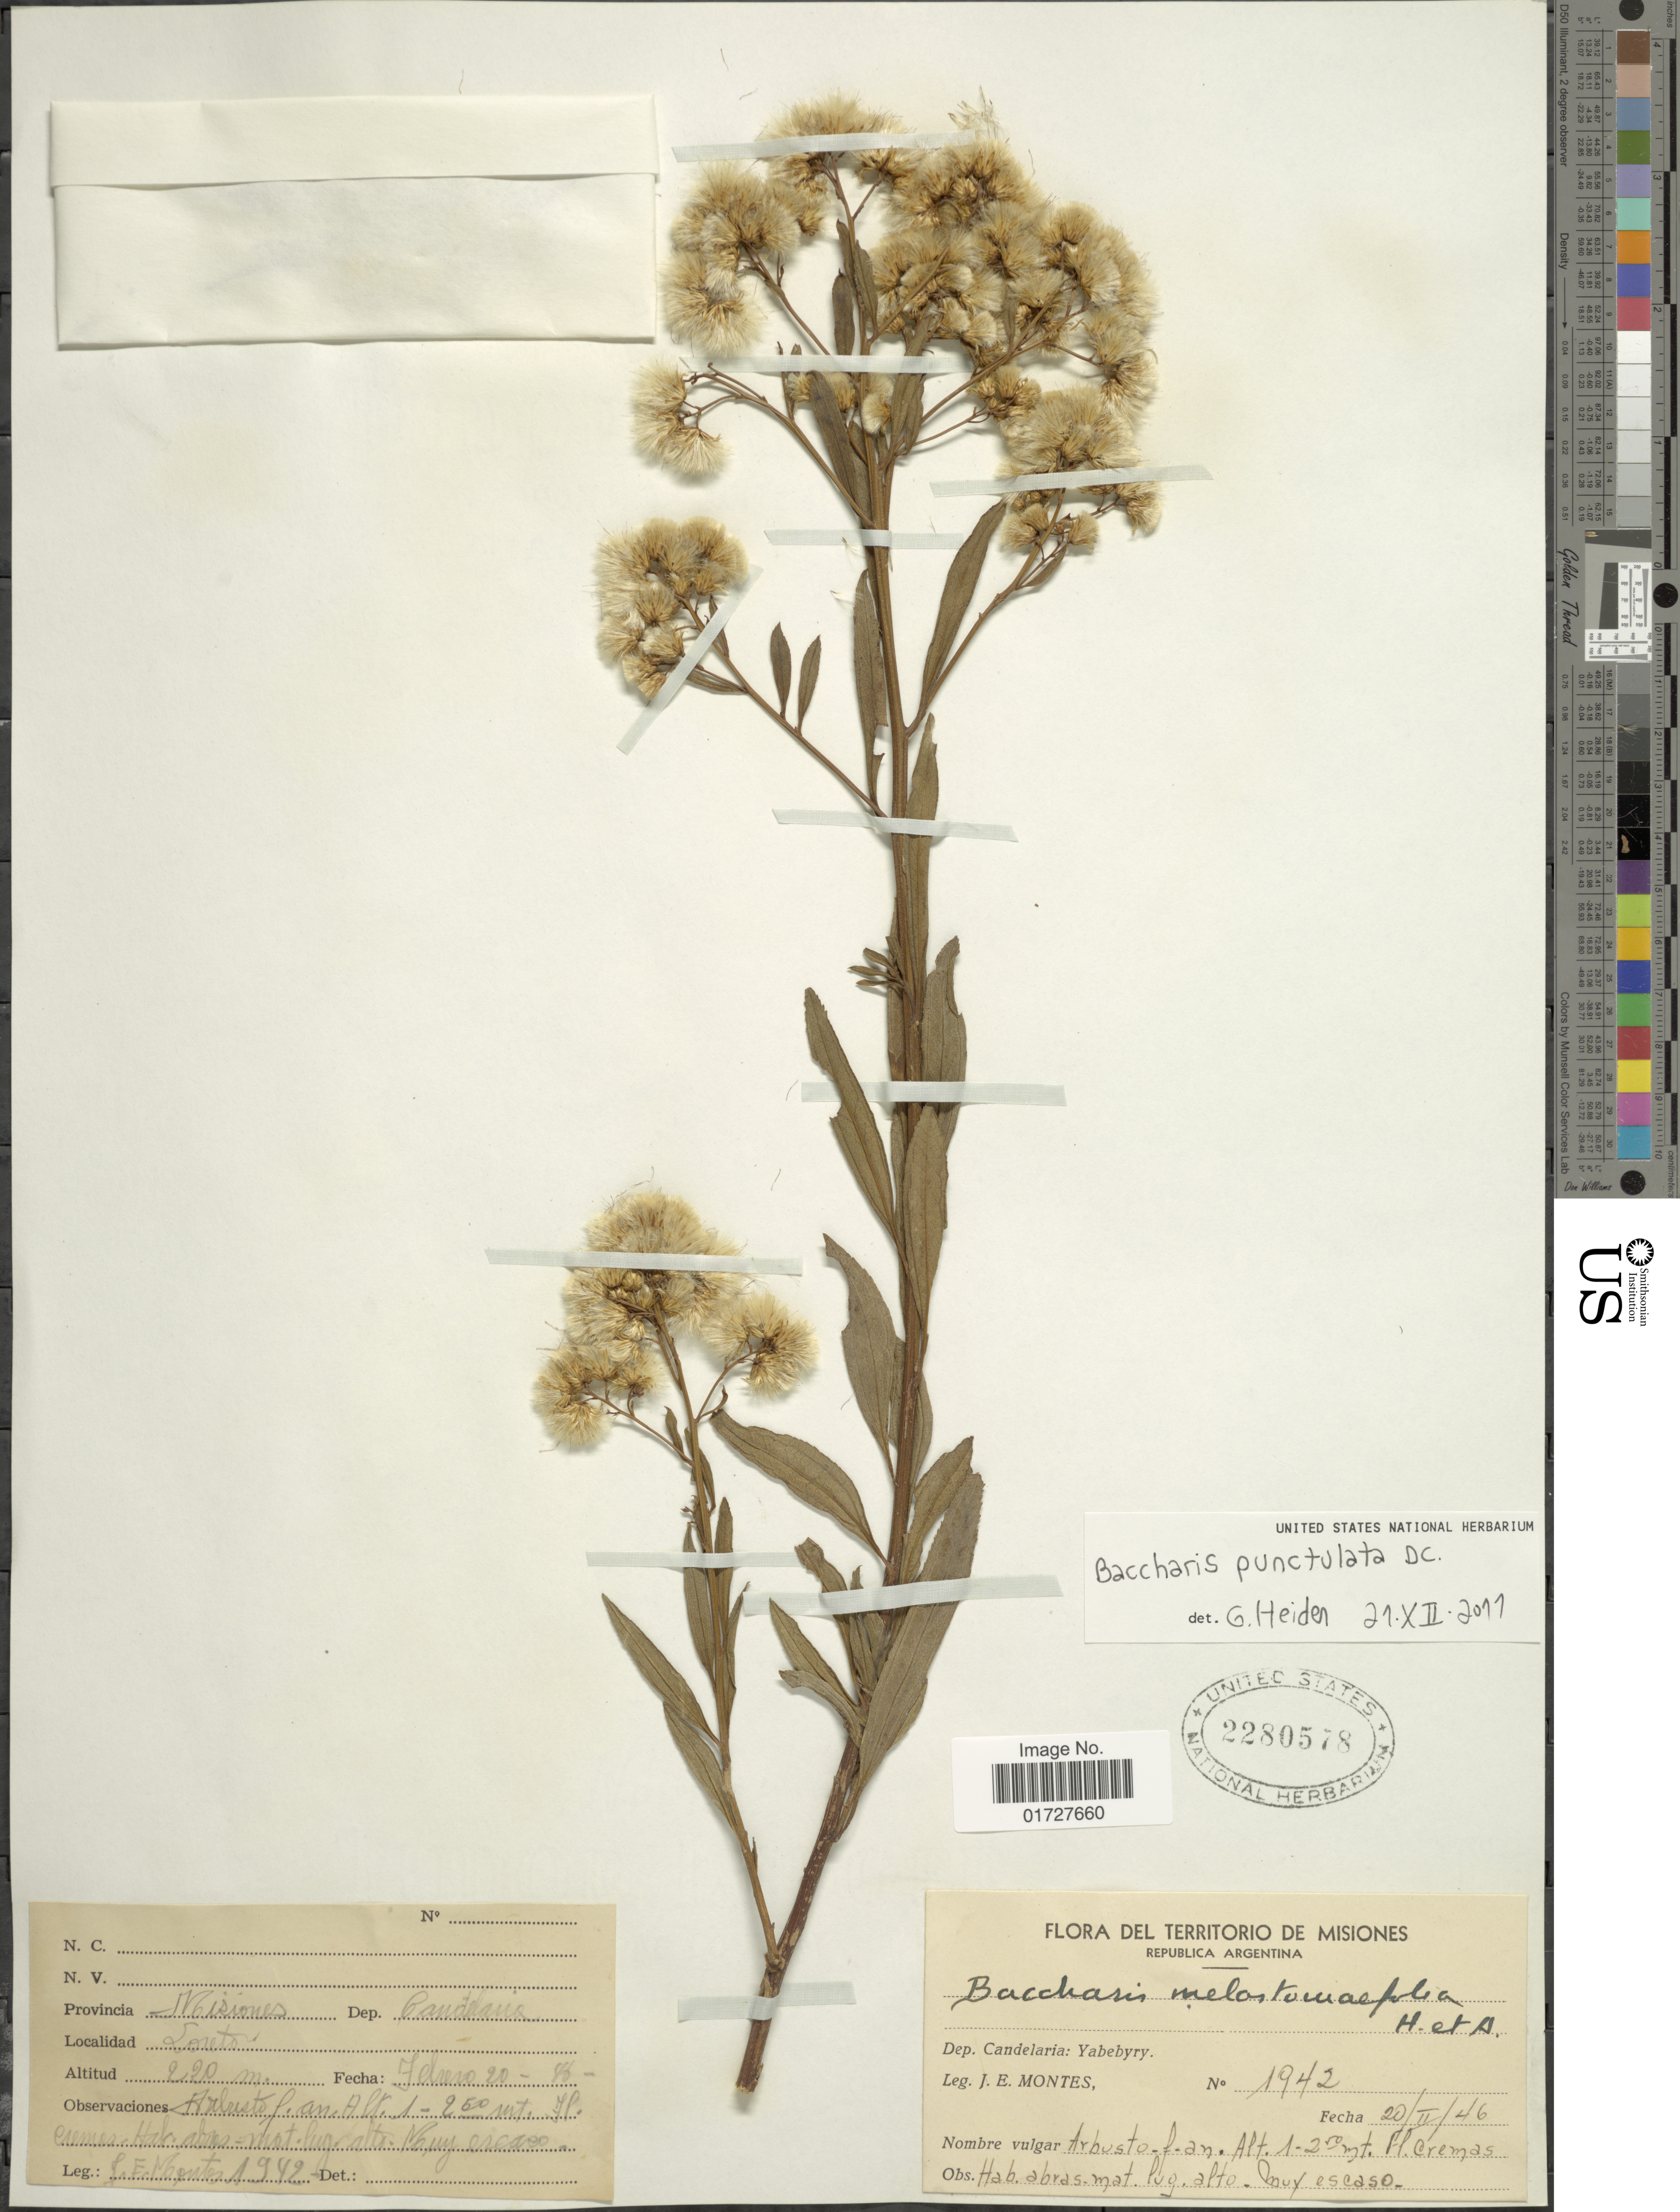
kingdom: Plantae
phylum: Tracheophyta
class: Magnoliopsida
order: Asterales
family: Asteraceae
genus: Baccharis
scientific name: Baccharis punctulata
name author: DC.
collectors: J. E. Montes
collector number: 1942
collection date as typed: Transcribed d/m/y: 20/2/46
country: Argentina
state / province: Misiones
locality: Republica Argentina, Dep. Candelaria, Yabebyry, Loreto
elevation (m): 220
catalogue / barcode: US 2280578